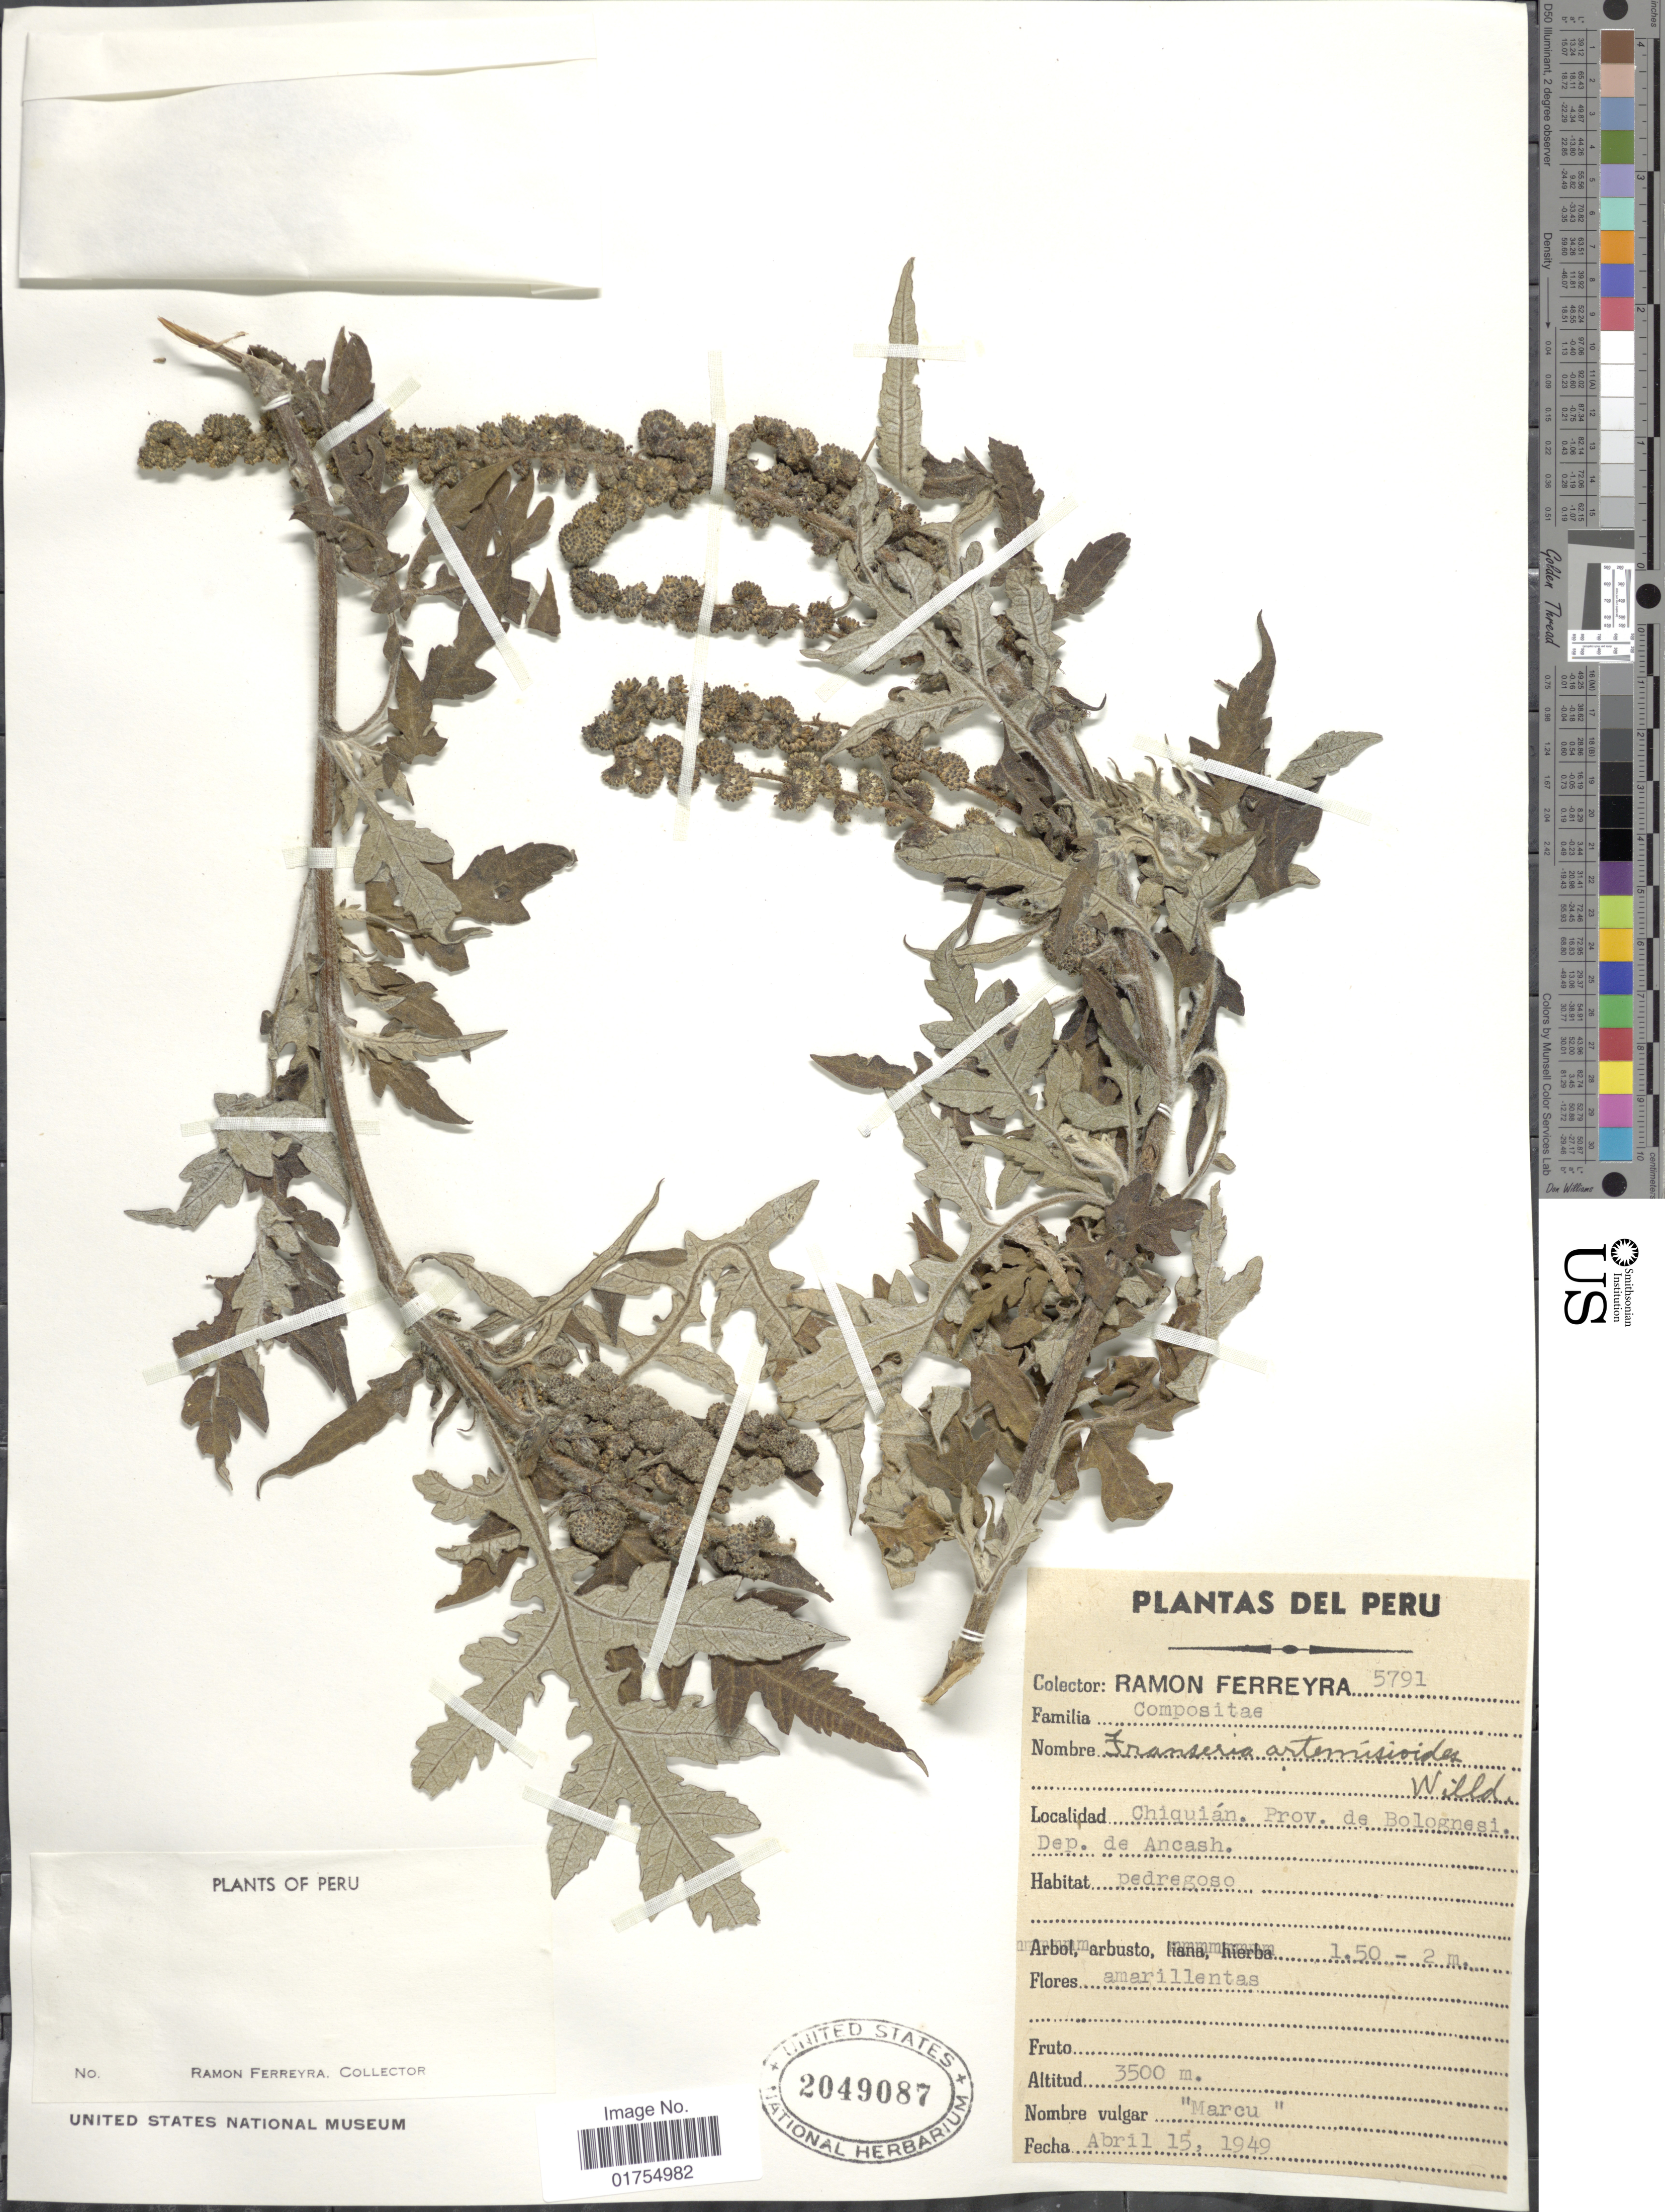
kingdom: Plantae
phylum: Tracheophyta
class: Magnoliopsida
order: Asterales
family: Asteraceae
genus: Franseria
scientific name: Franseria artemisioides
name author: Willd.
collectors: R. A. Ferreyra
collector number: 5791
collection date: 1949-04-15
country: Peru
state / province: Ancash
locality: Chiquian. Prov. de Bolognesi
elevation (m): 3500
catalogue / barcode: US 2049087